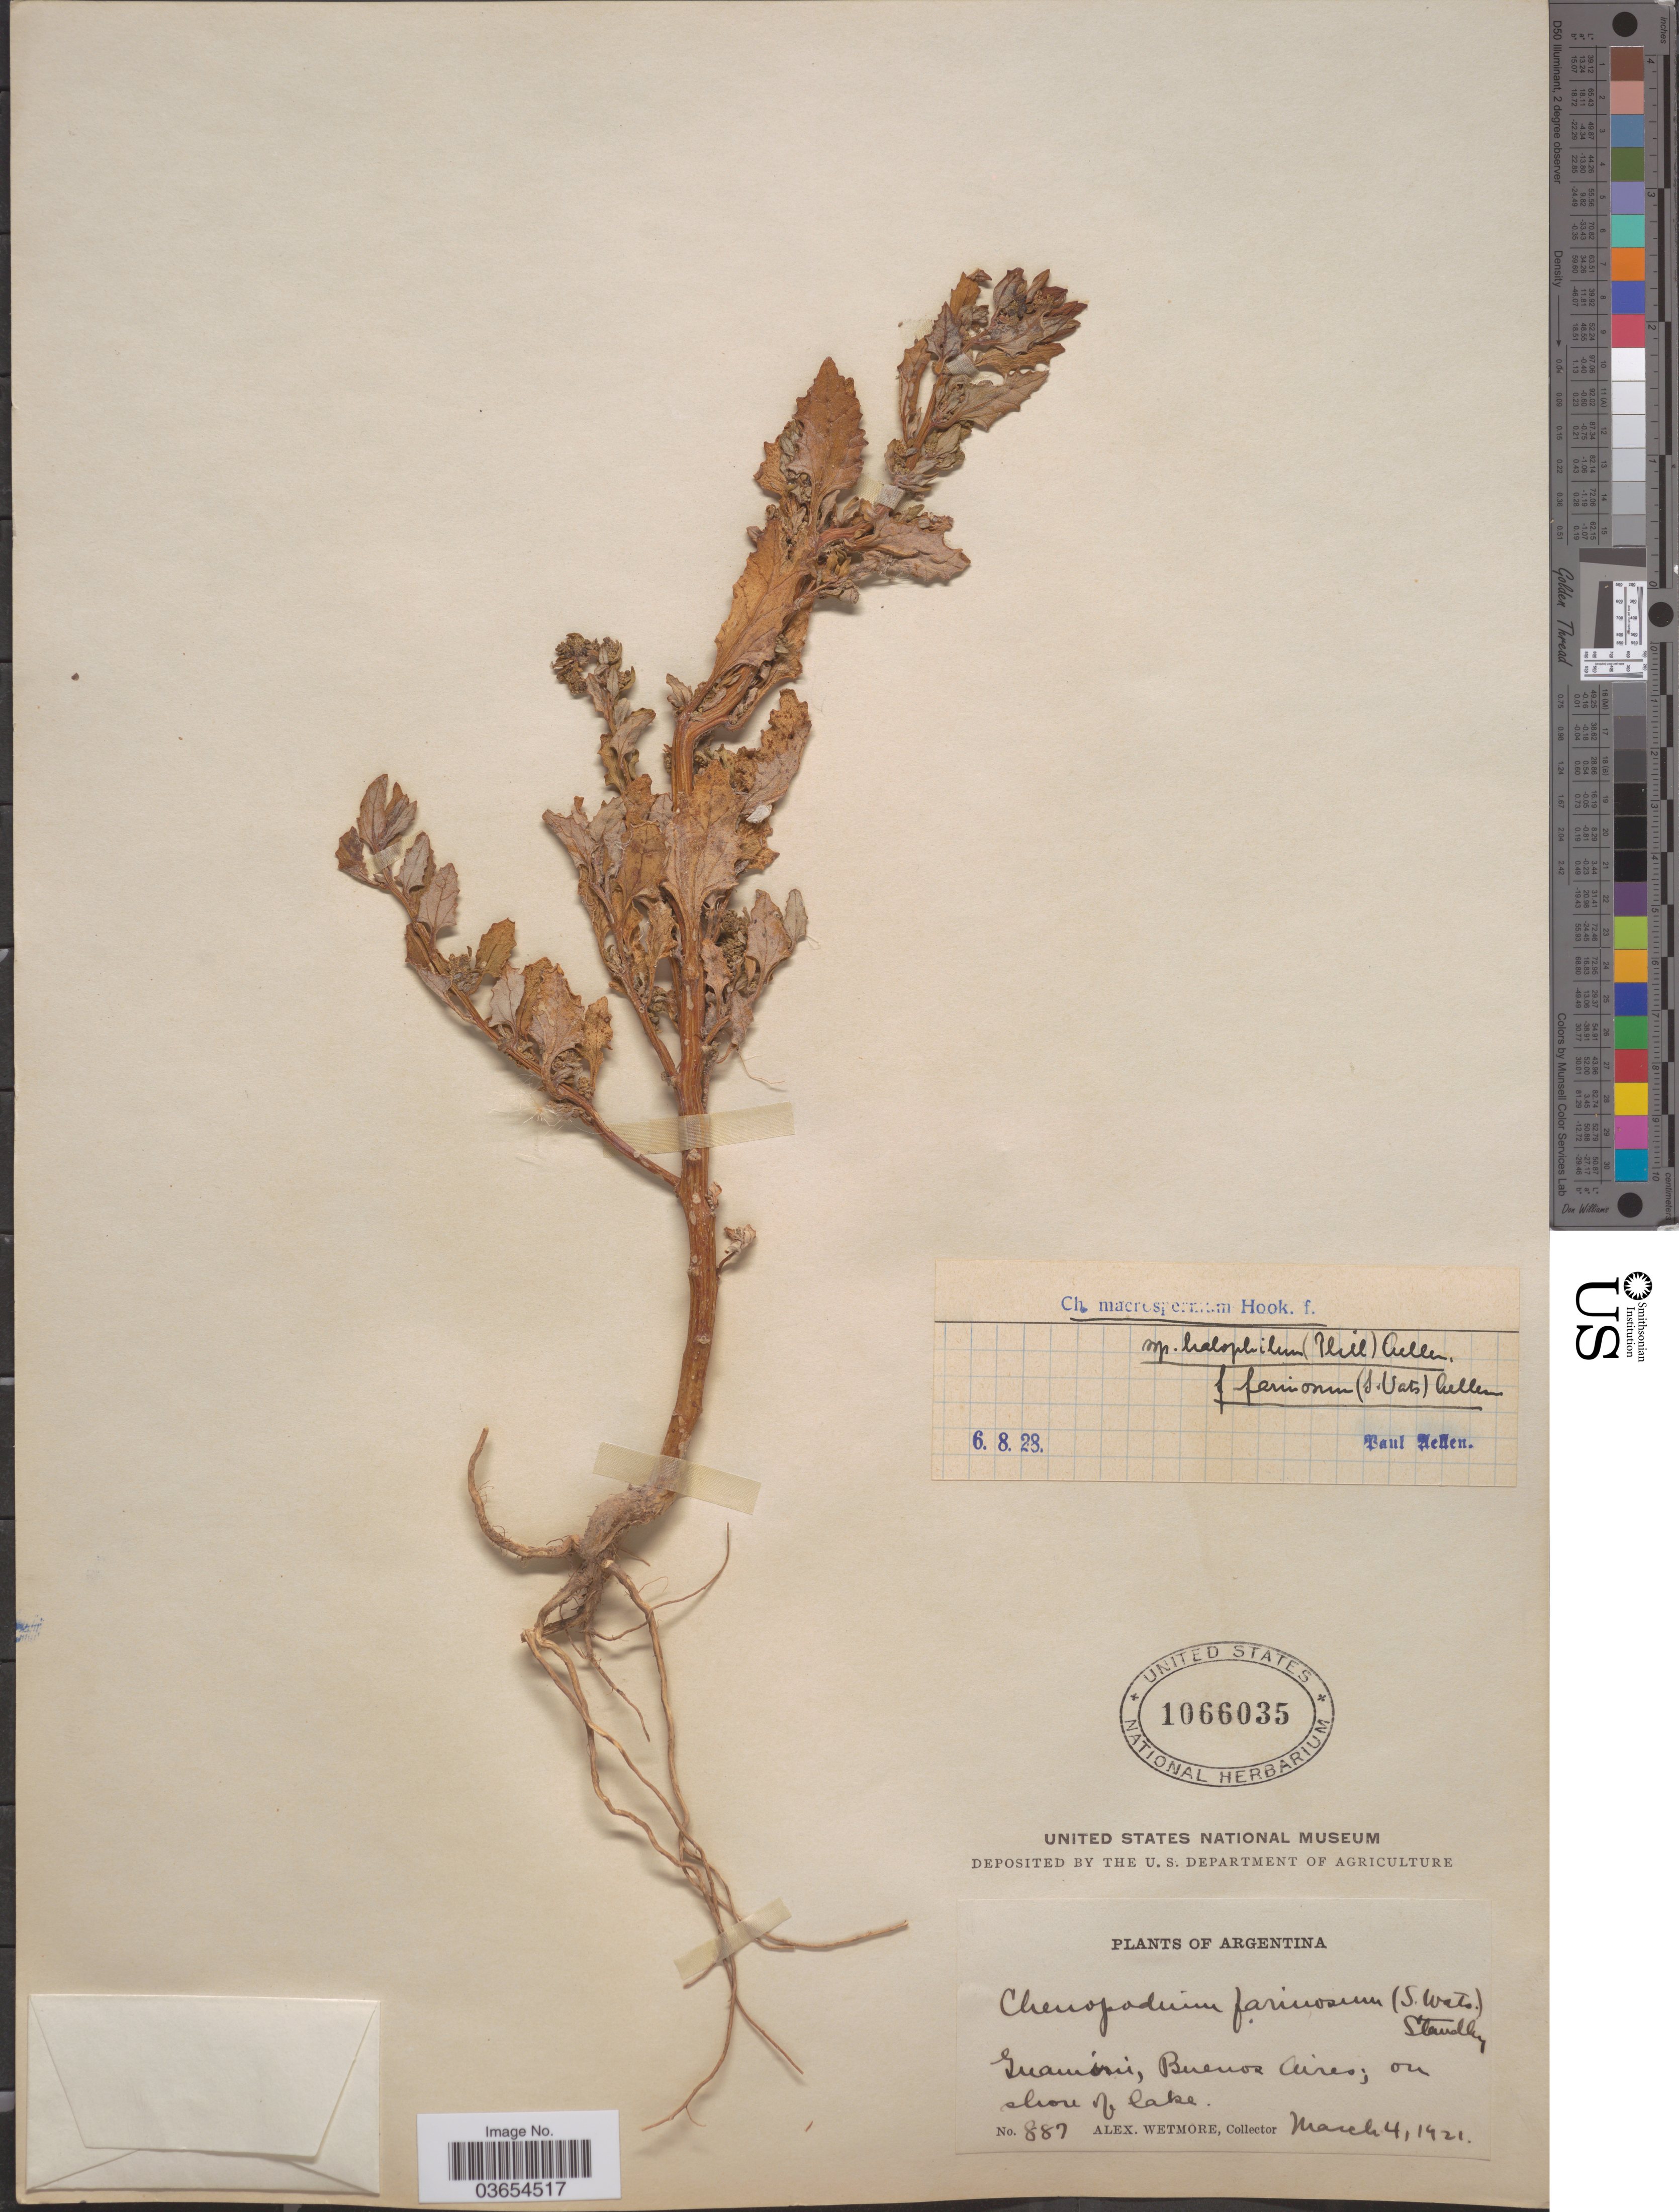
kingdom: Plantae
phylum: Tracheophyta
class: Magnoliopsida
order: Caryophyllales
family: Amaranthaceae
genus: Chenopodium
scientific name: Chenopodium macrospermum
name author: Hook. f.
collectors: A. Wetmore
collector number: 887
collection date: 1921-03-04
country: Argentina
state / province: Buenos Aires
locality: Guamini, on shore of lake.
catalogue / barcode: US 1066035